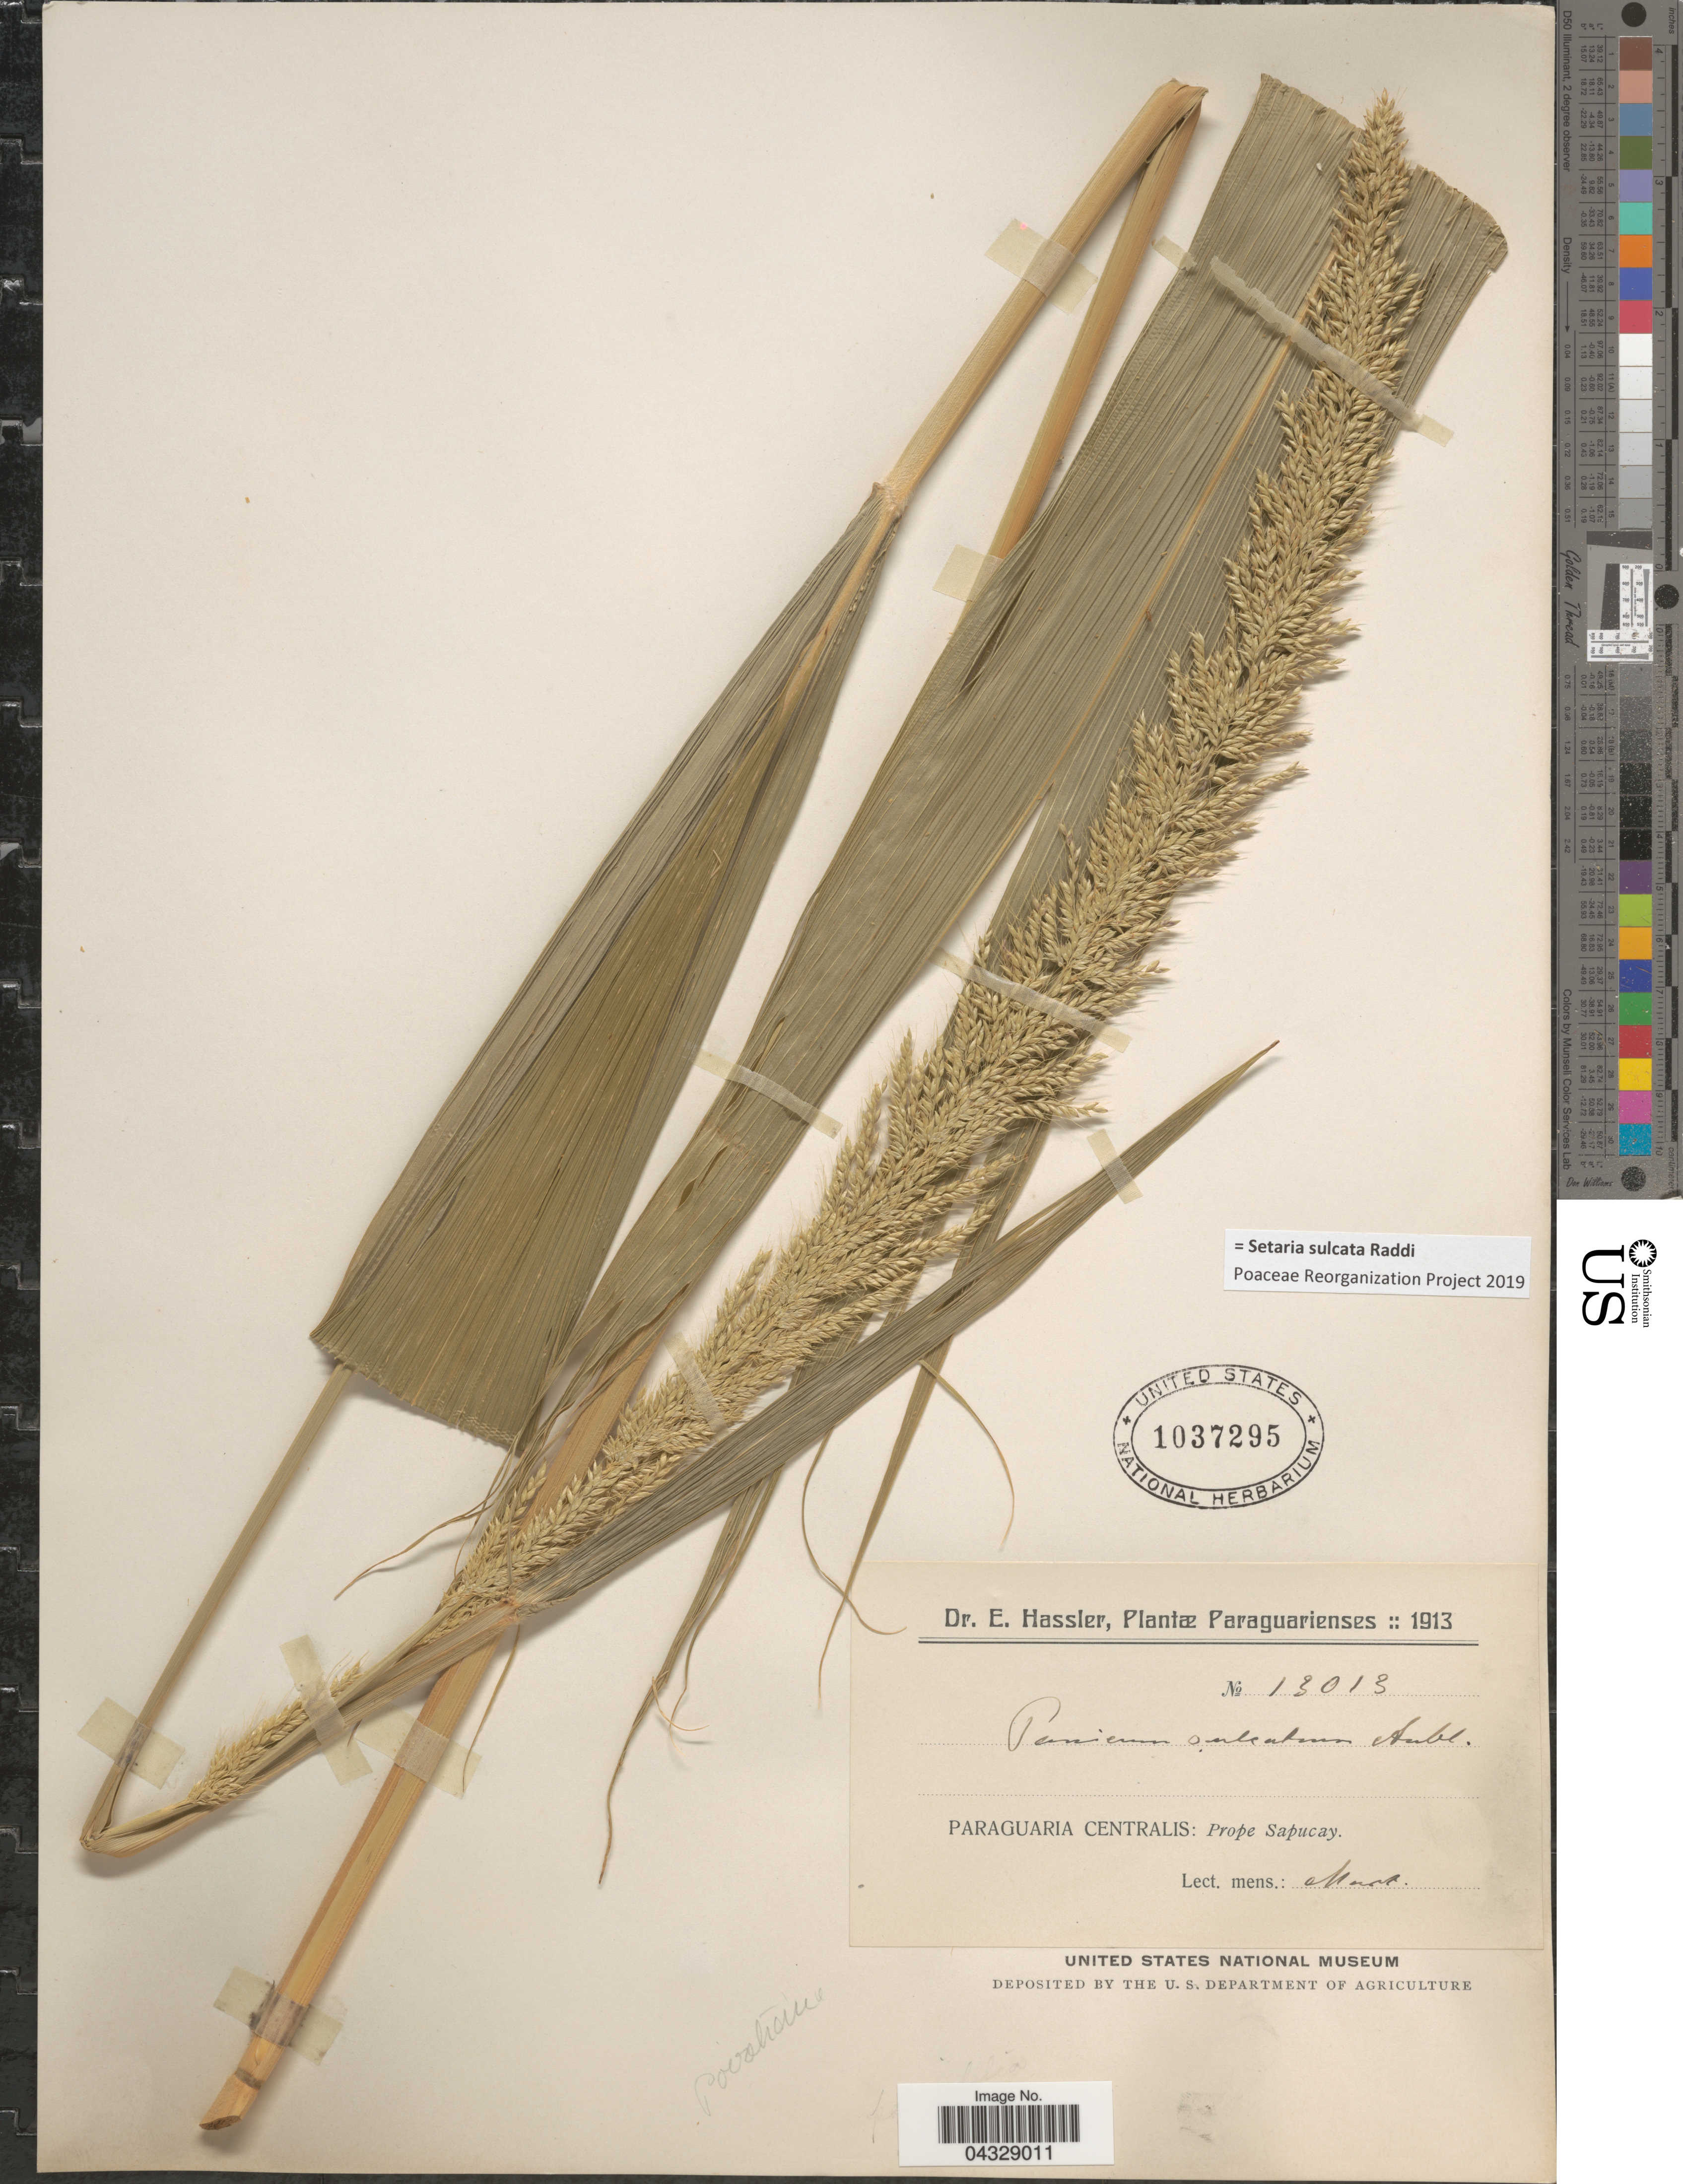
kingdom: Plantae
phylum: Tracheophyta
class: Liliopsida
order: Poales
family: Poaceae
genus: Setaria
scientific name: Setaria sulcata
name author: Raddi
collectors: E. Hassler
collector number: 13013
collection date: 1913-03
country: Paraguay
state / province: Paraguari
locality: Paraguaria Centralis: Prope Sapucay.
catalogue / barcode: US 1037295